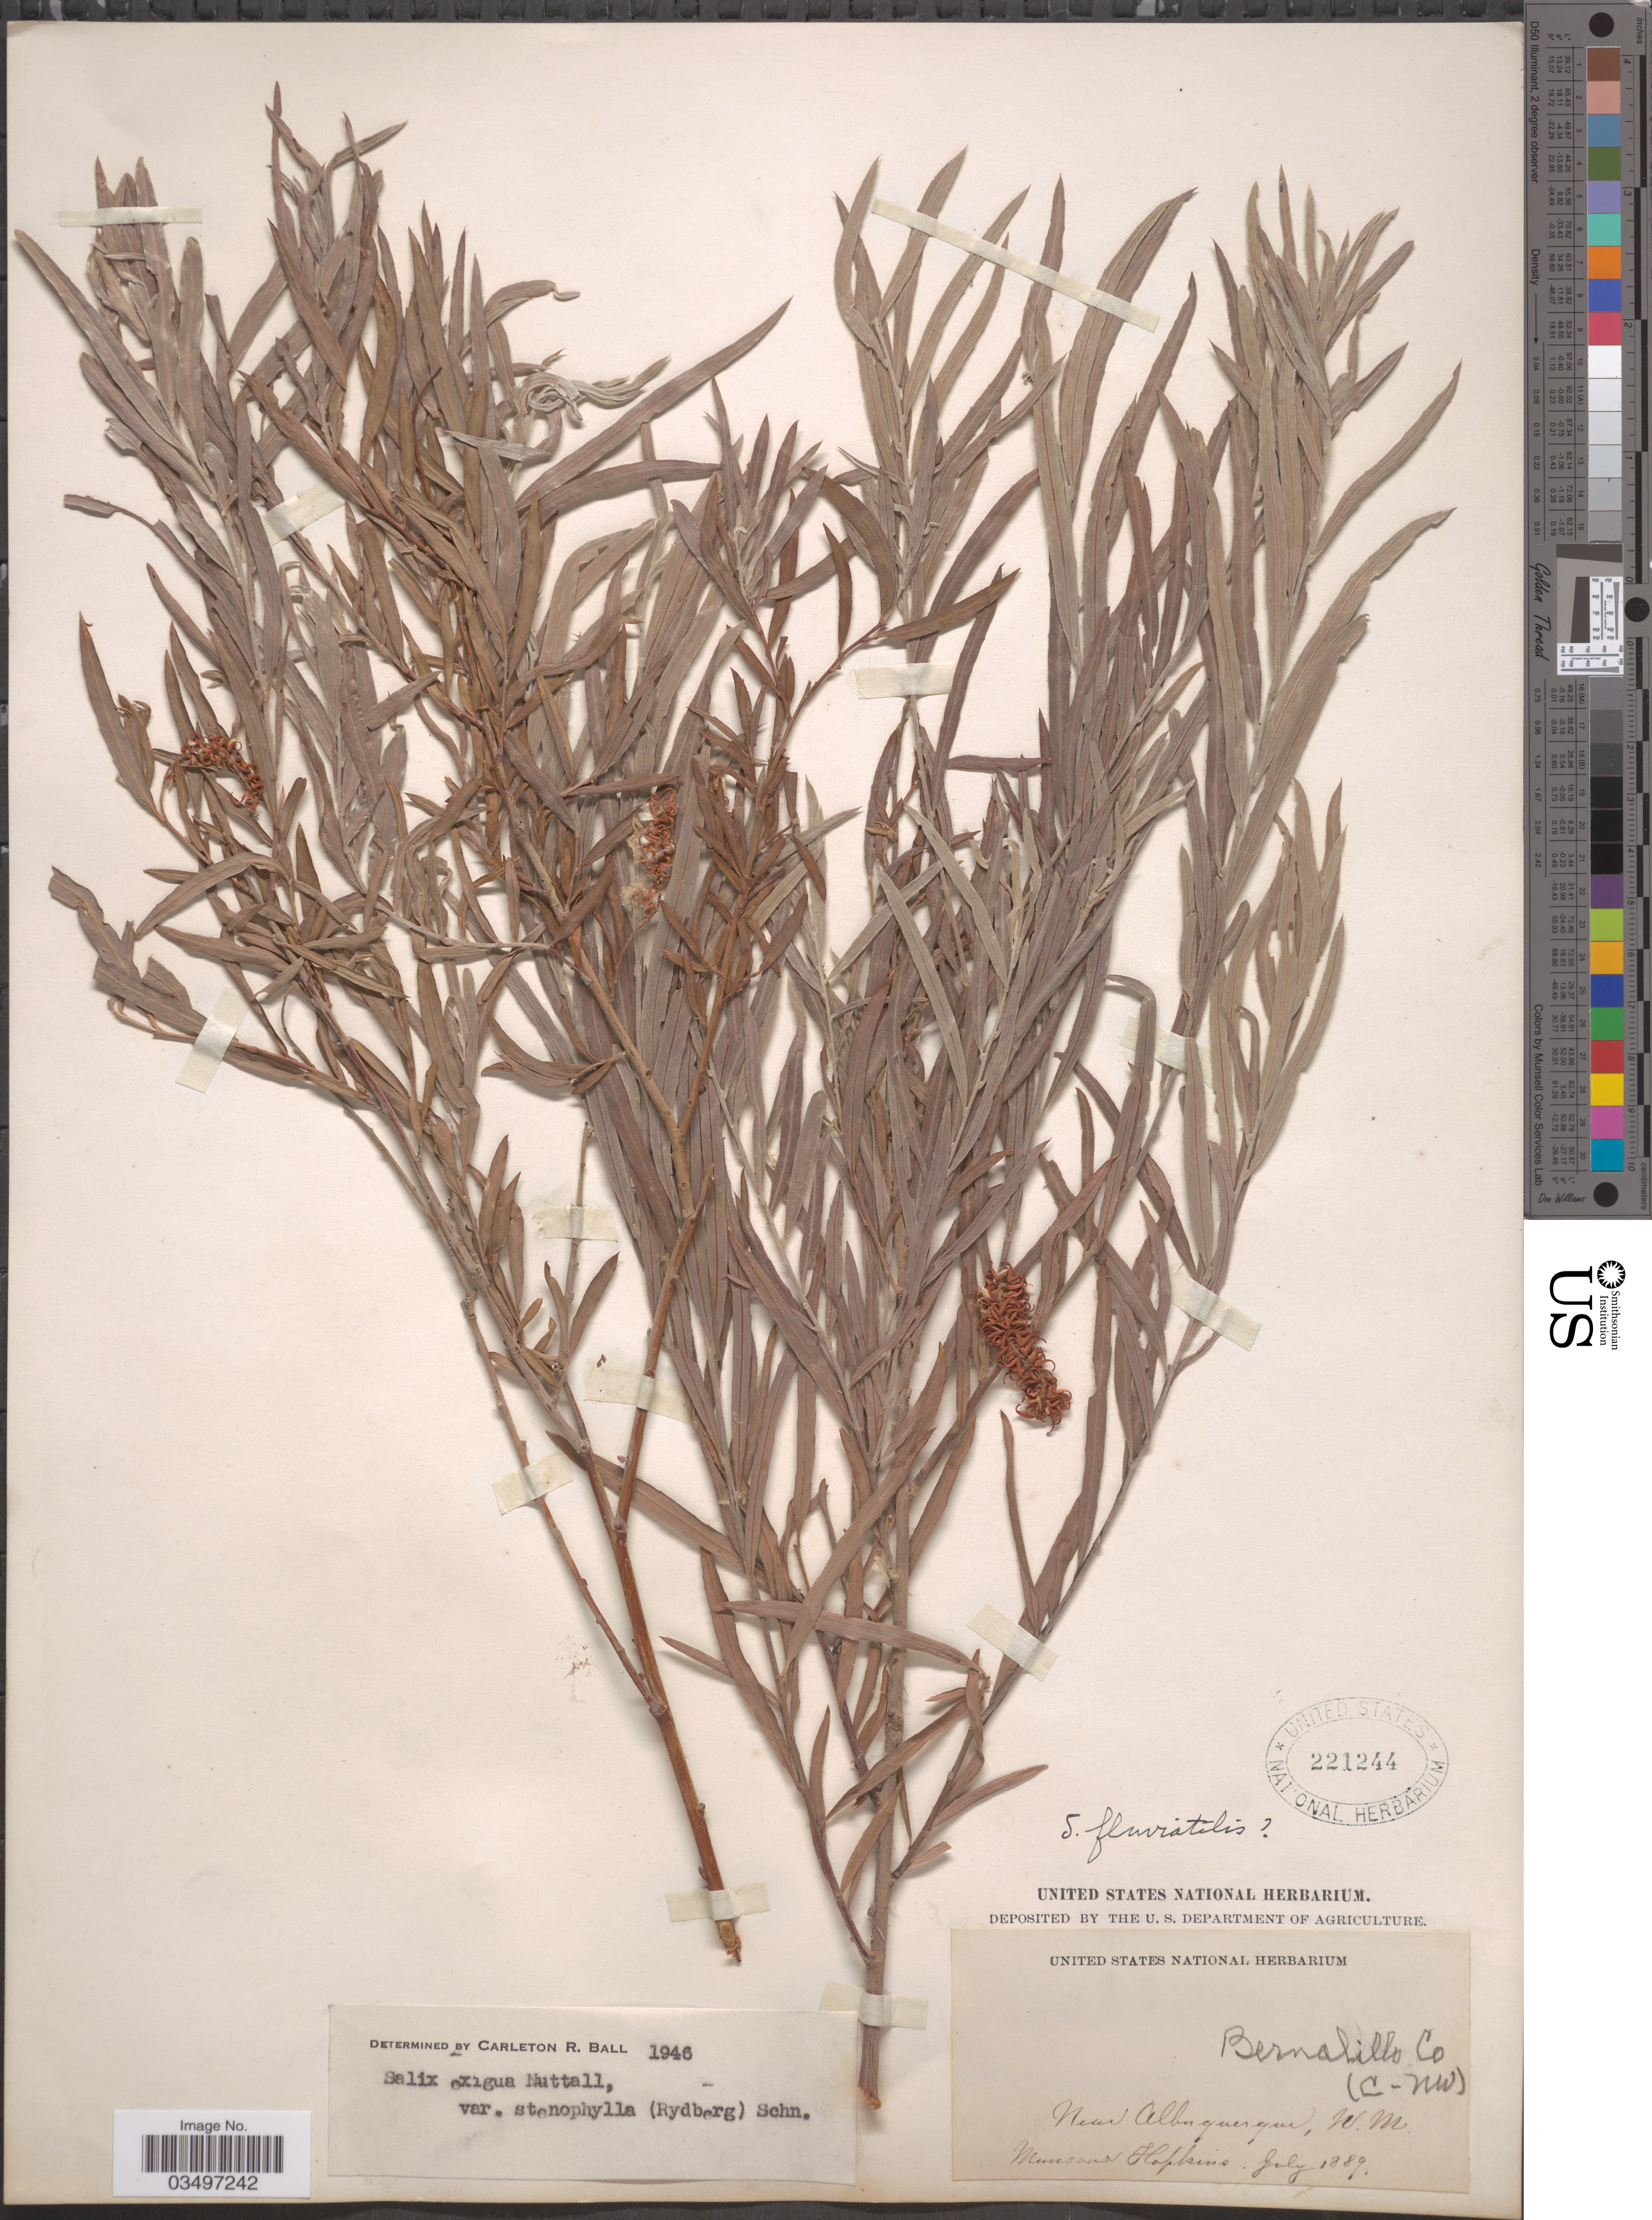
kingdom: Plantae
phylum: Tracheophyta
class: Magnoliopsida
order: Malpighiales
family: Salicaceae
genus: Salix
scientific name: Salix exigua var. stenophylla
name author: (Rydb.) C.K. Schneid.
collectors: -. Munson & -- Hopkins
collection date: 1889-07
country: United States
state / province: New Mexico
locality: Near Albuquerque. Bernalillo Co (C-NW).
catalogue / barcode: US 221244